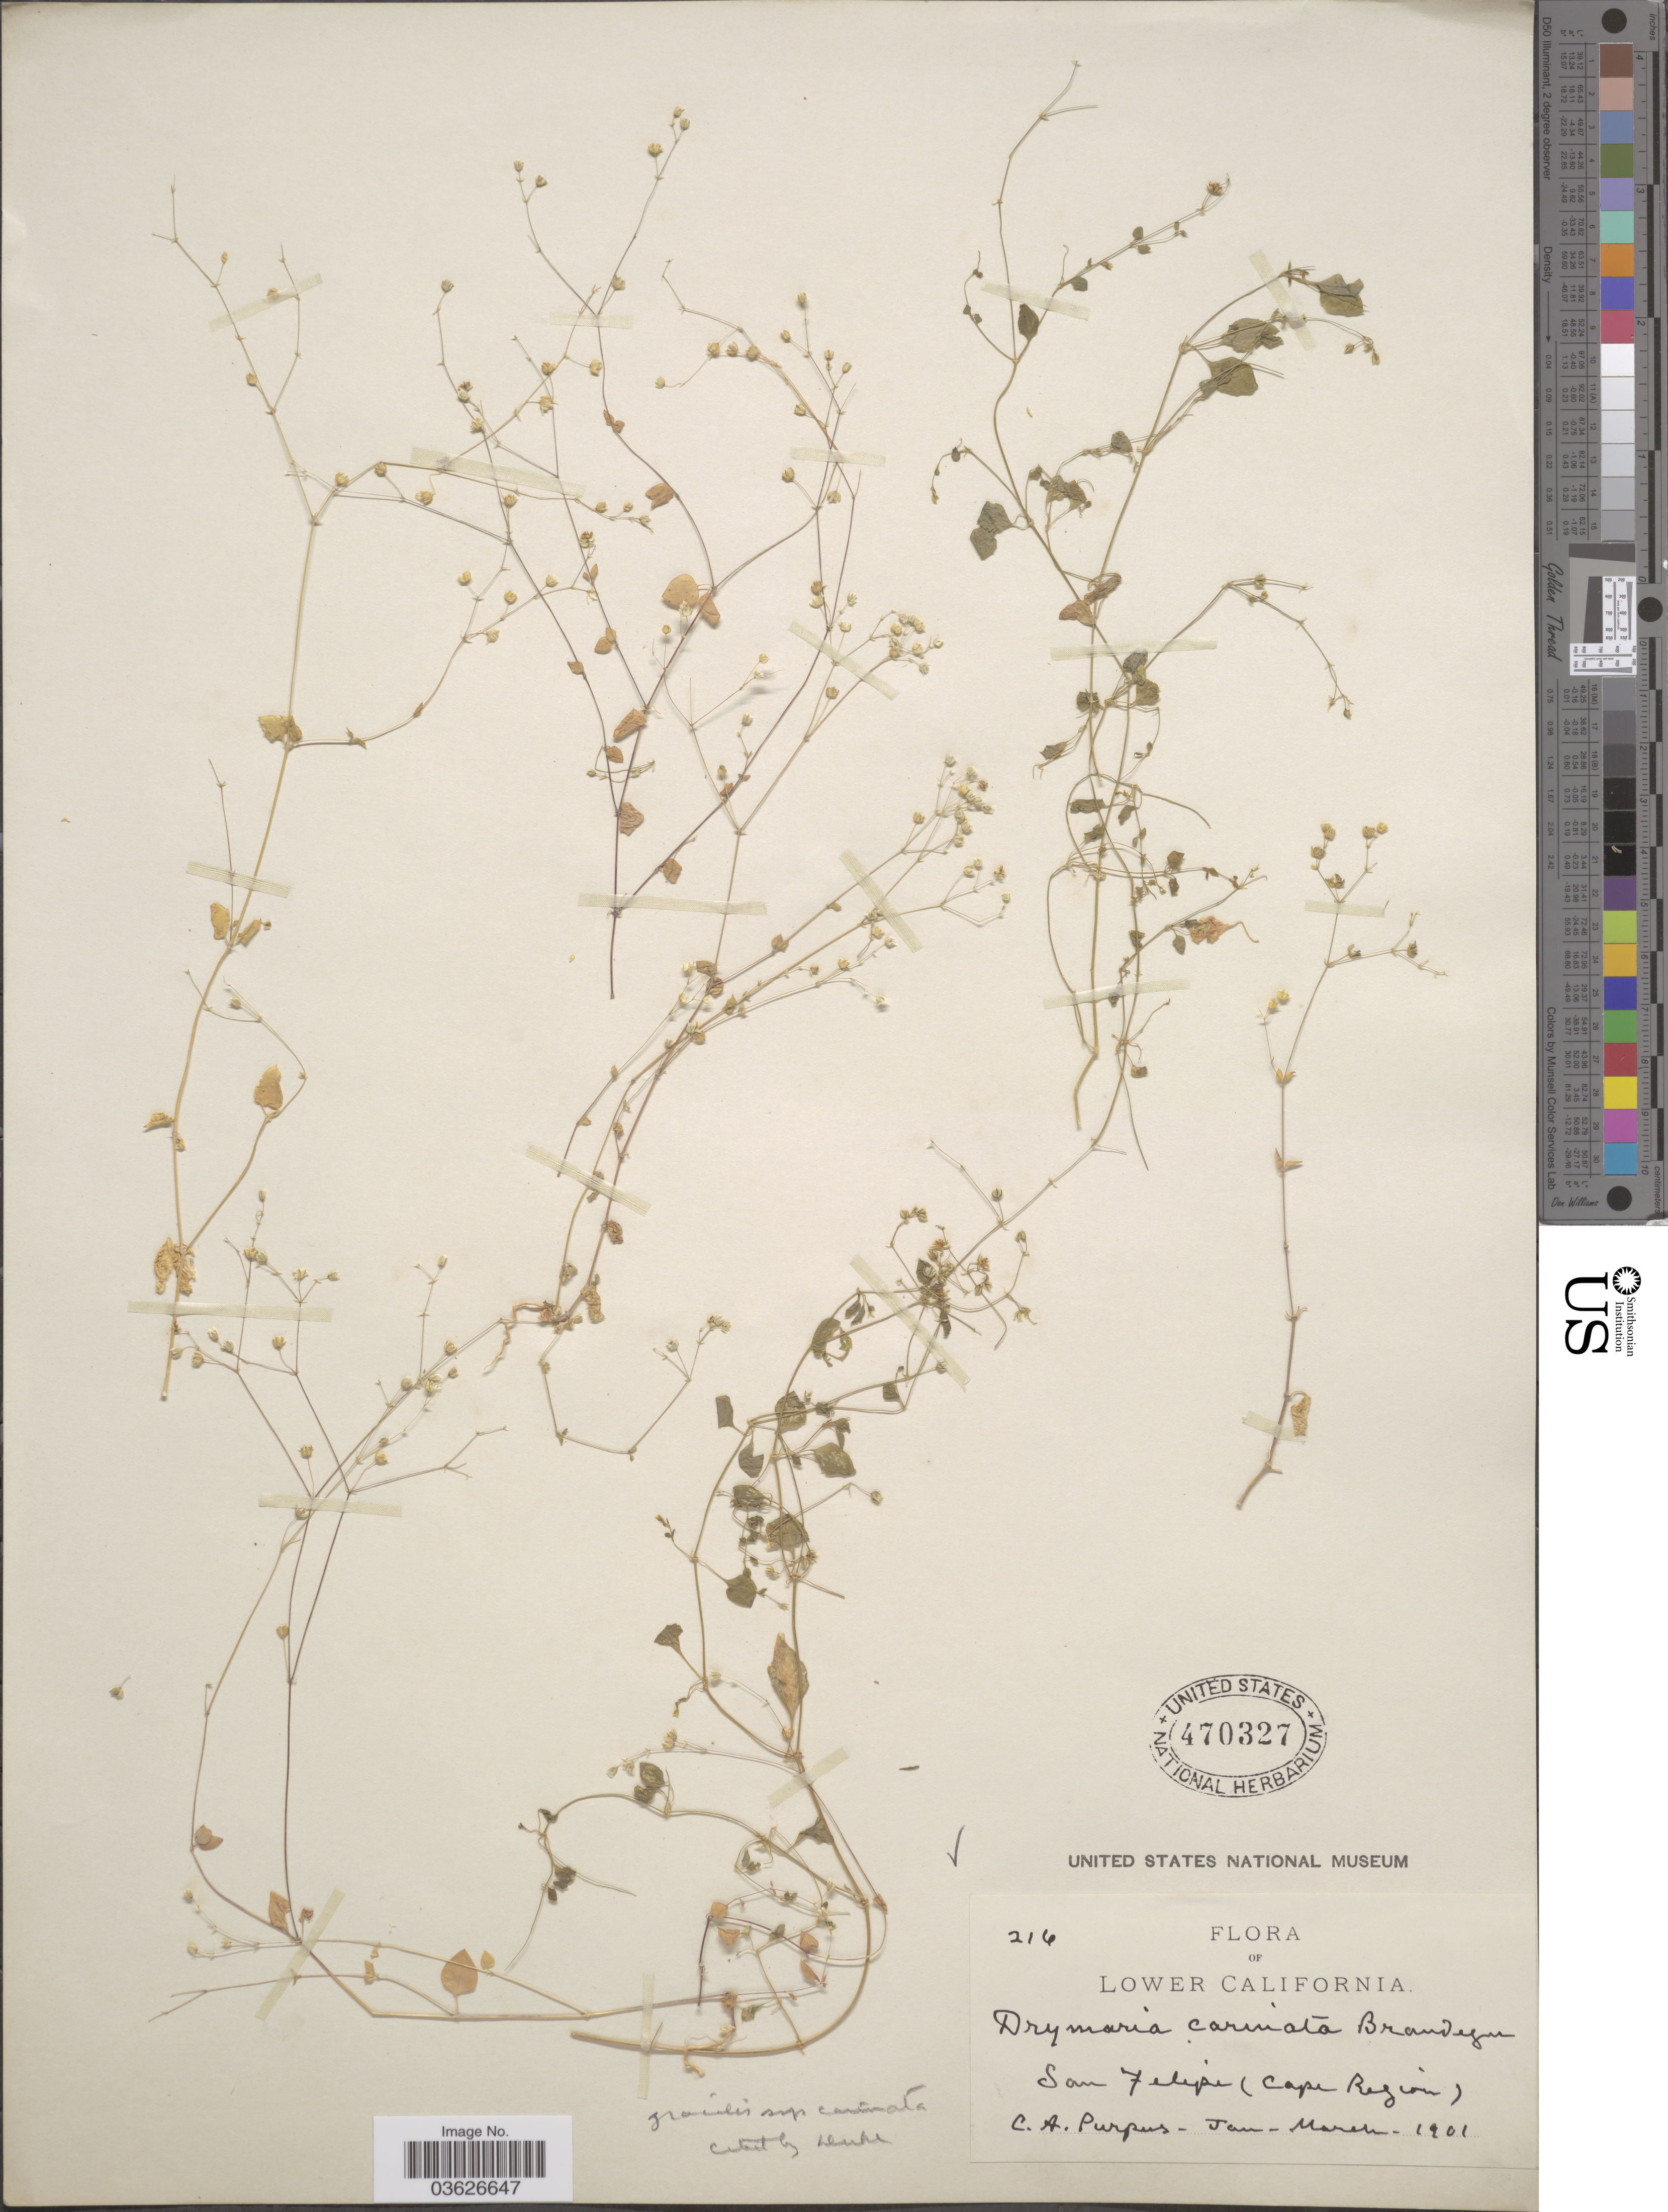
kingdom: Plantae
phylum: Tracheophyta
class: Magnoliopsida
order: Caryophyllales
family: Caryophyllaceae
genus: Drymaria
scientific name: Drymaria gracilis subsp. carinata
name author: (Brandegee) J.A. Duke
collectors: C. A. Purpus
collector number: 216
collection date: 1901-01/1901-03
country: Mexico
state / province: Baja California Sur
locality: Lower California. San Felipe (Cape Region).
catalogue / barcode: US 470327